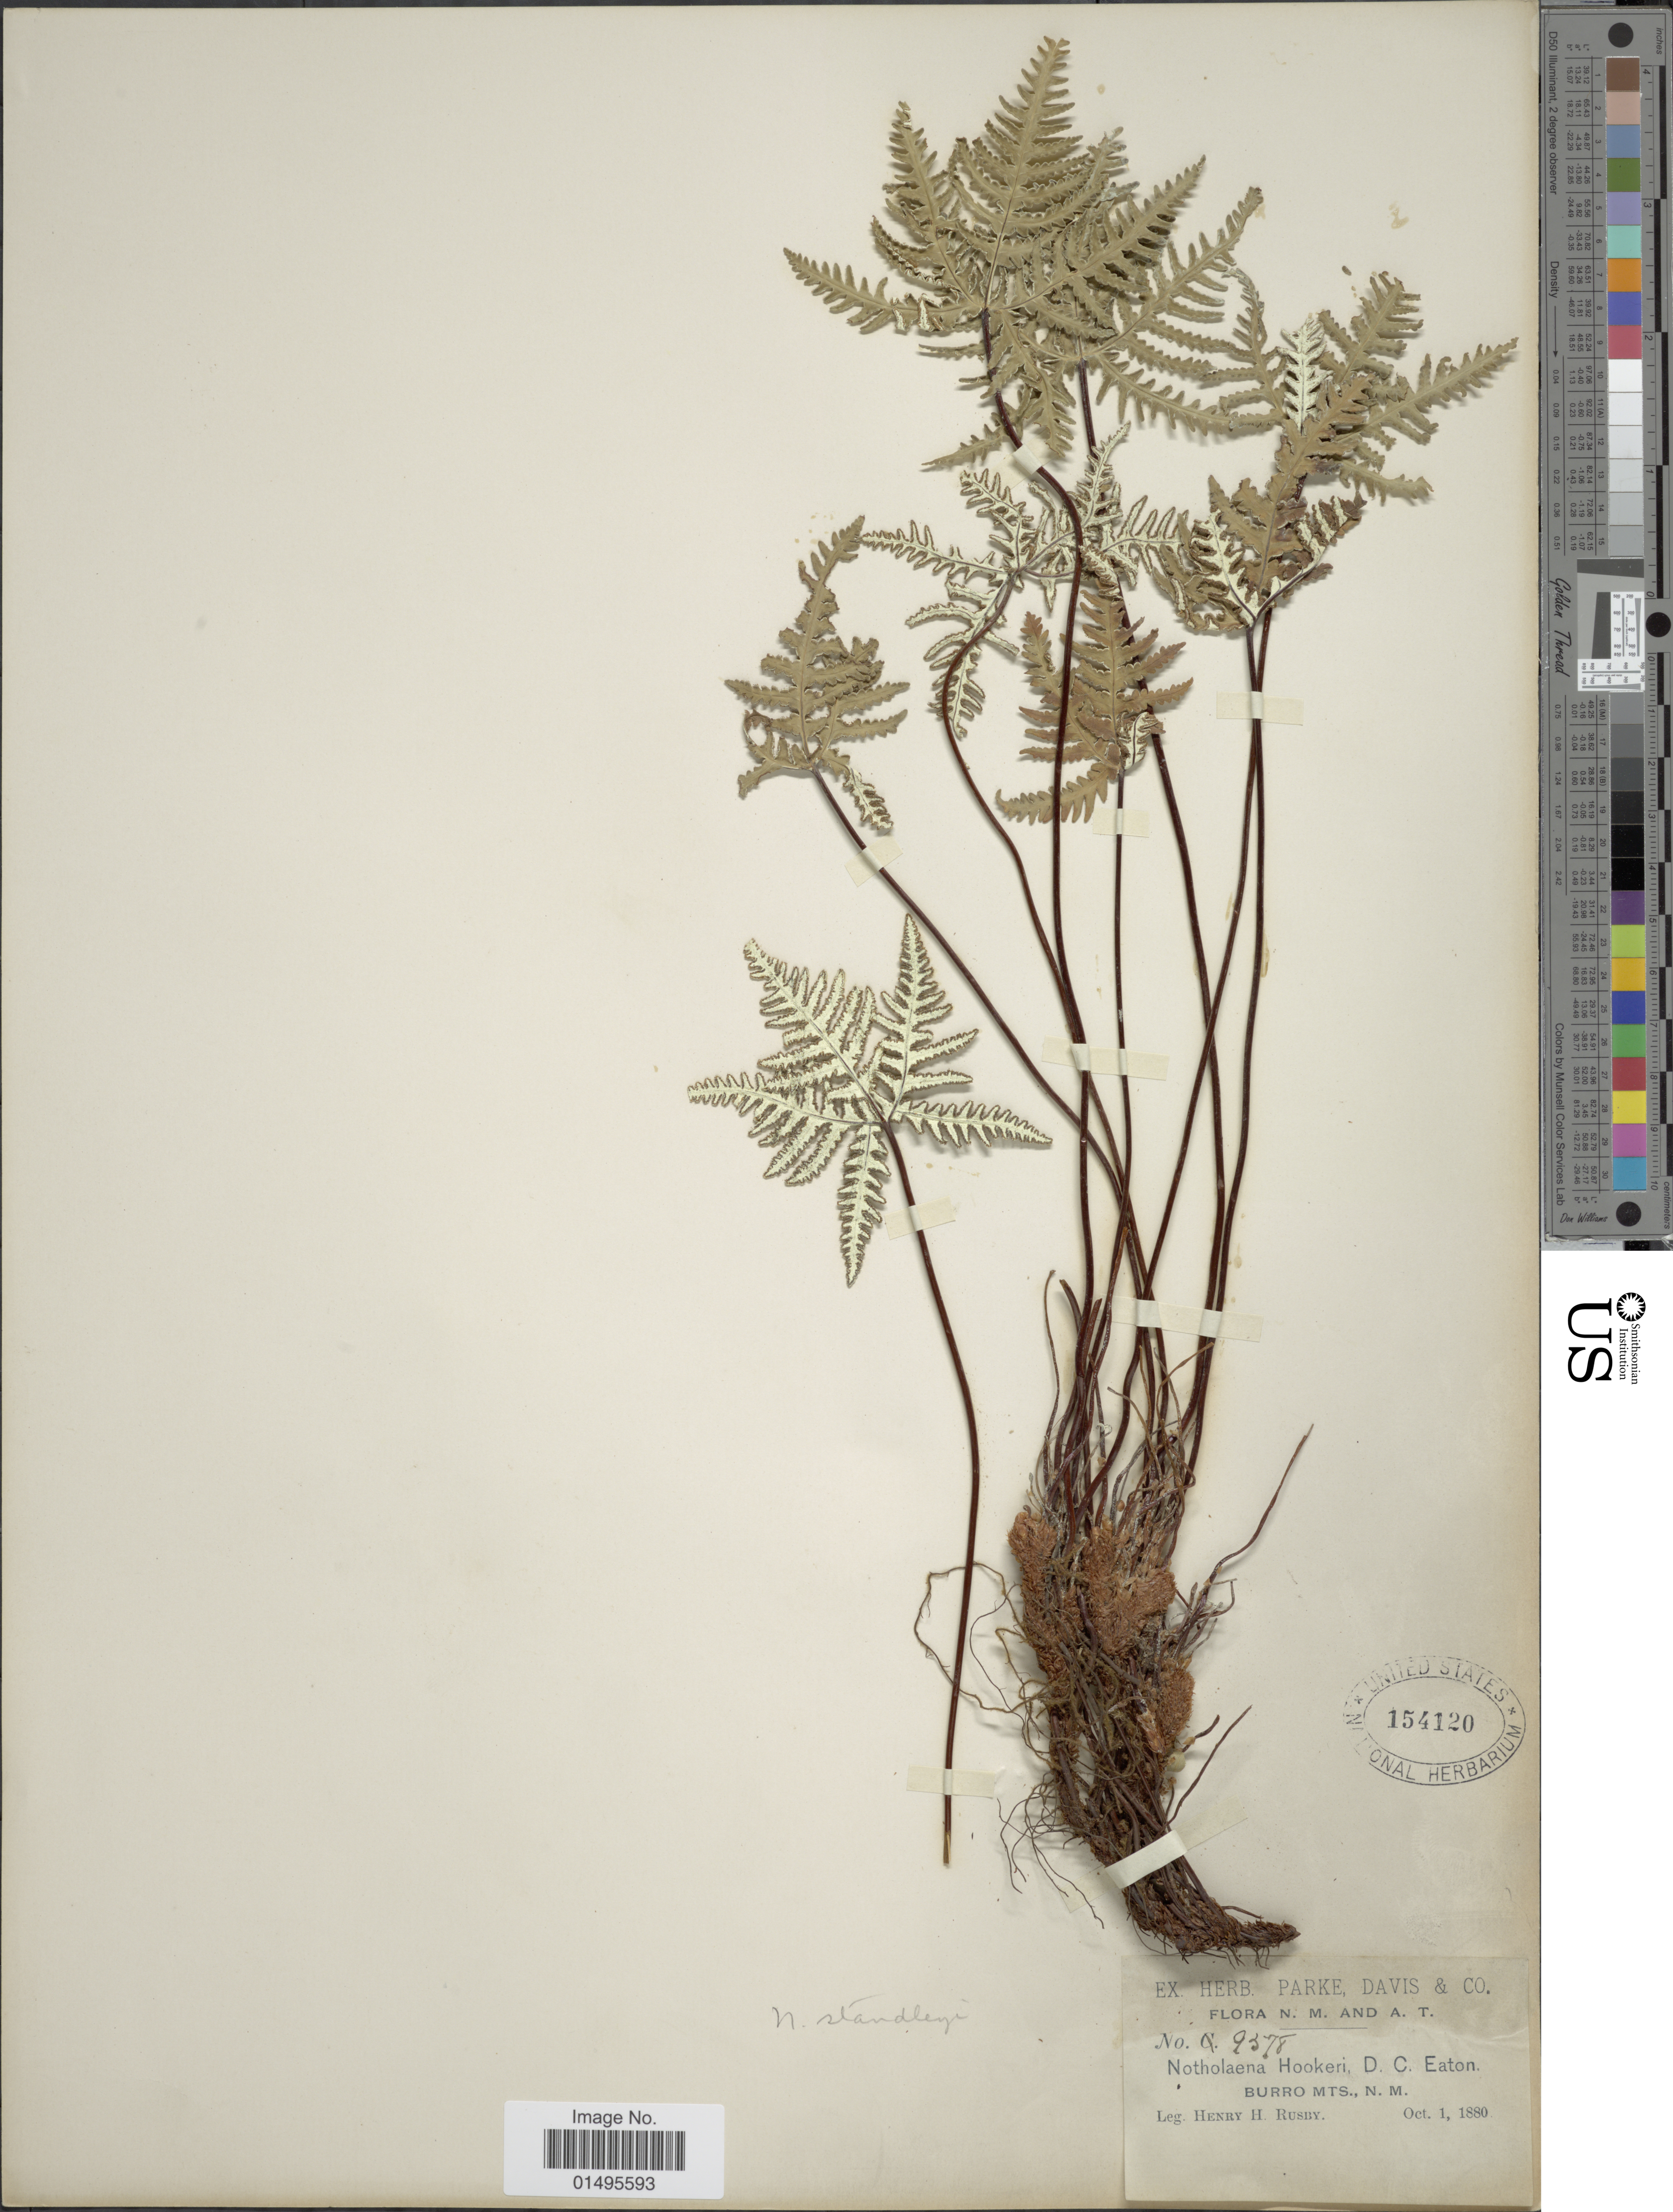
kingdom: Plantae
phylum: Tracheophyta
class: Polypodiopsida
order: Polypodiales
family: Pteridaceae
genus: Notholaena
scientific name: Notholaena standleyi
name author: Maxon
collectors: H. H. Rusby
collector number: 9378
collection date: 1880-10-01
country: United States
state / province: New Mexico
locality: Burro Mts.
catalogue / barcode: US 154120